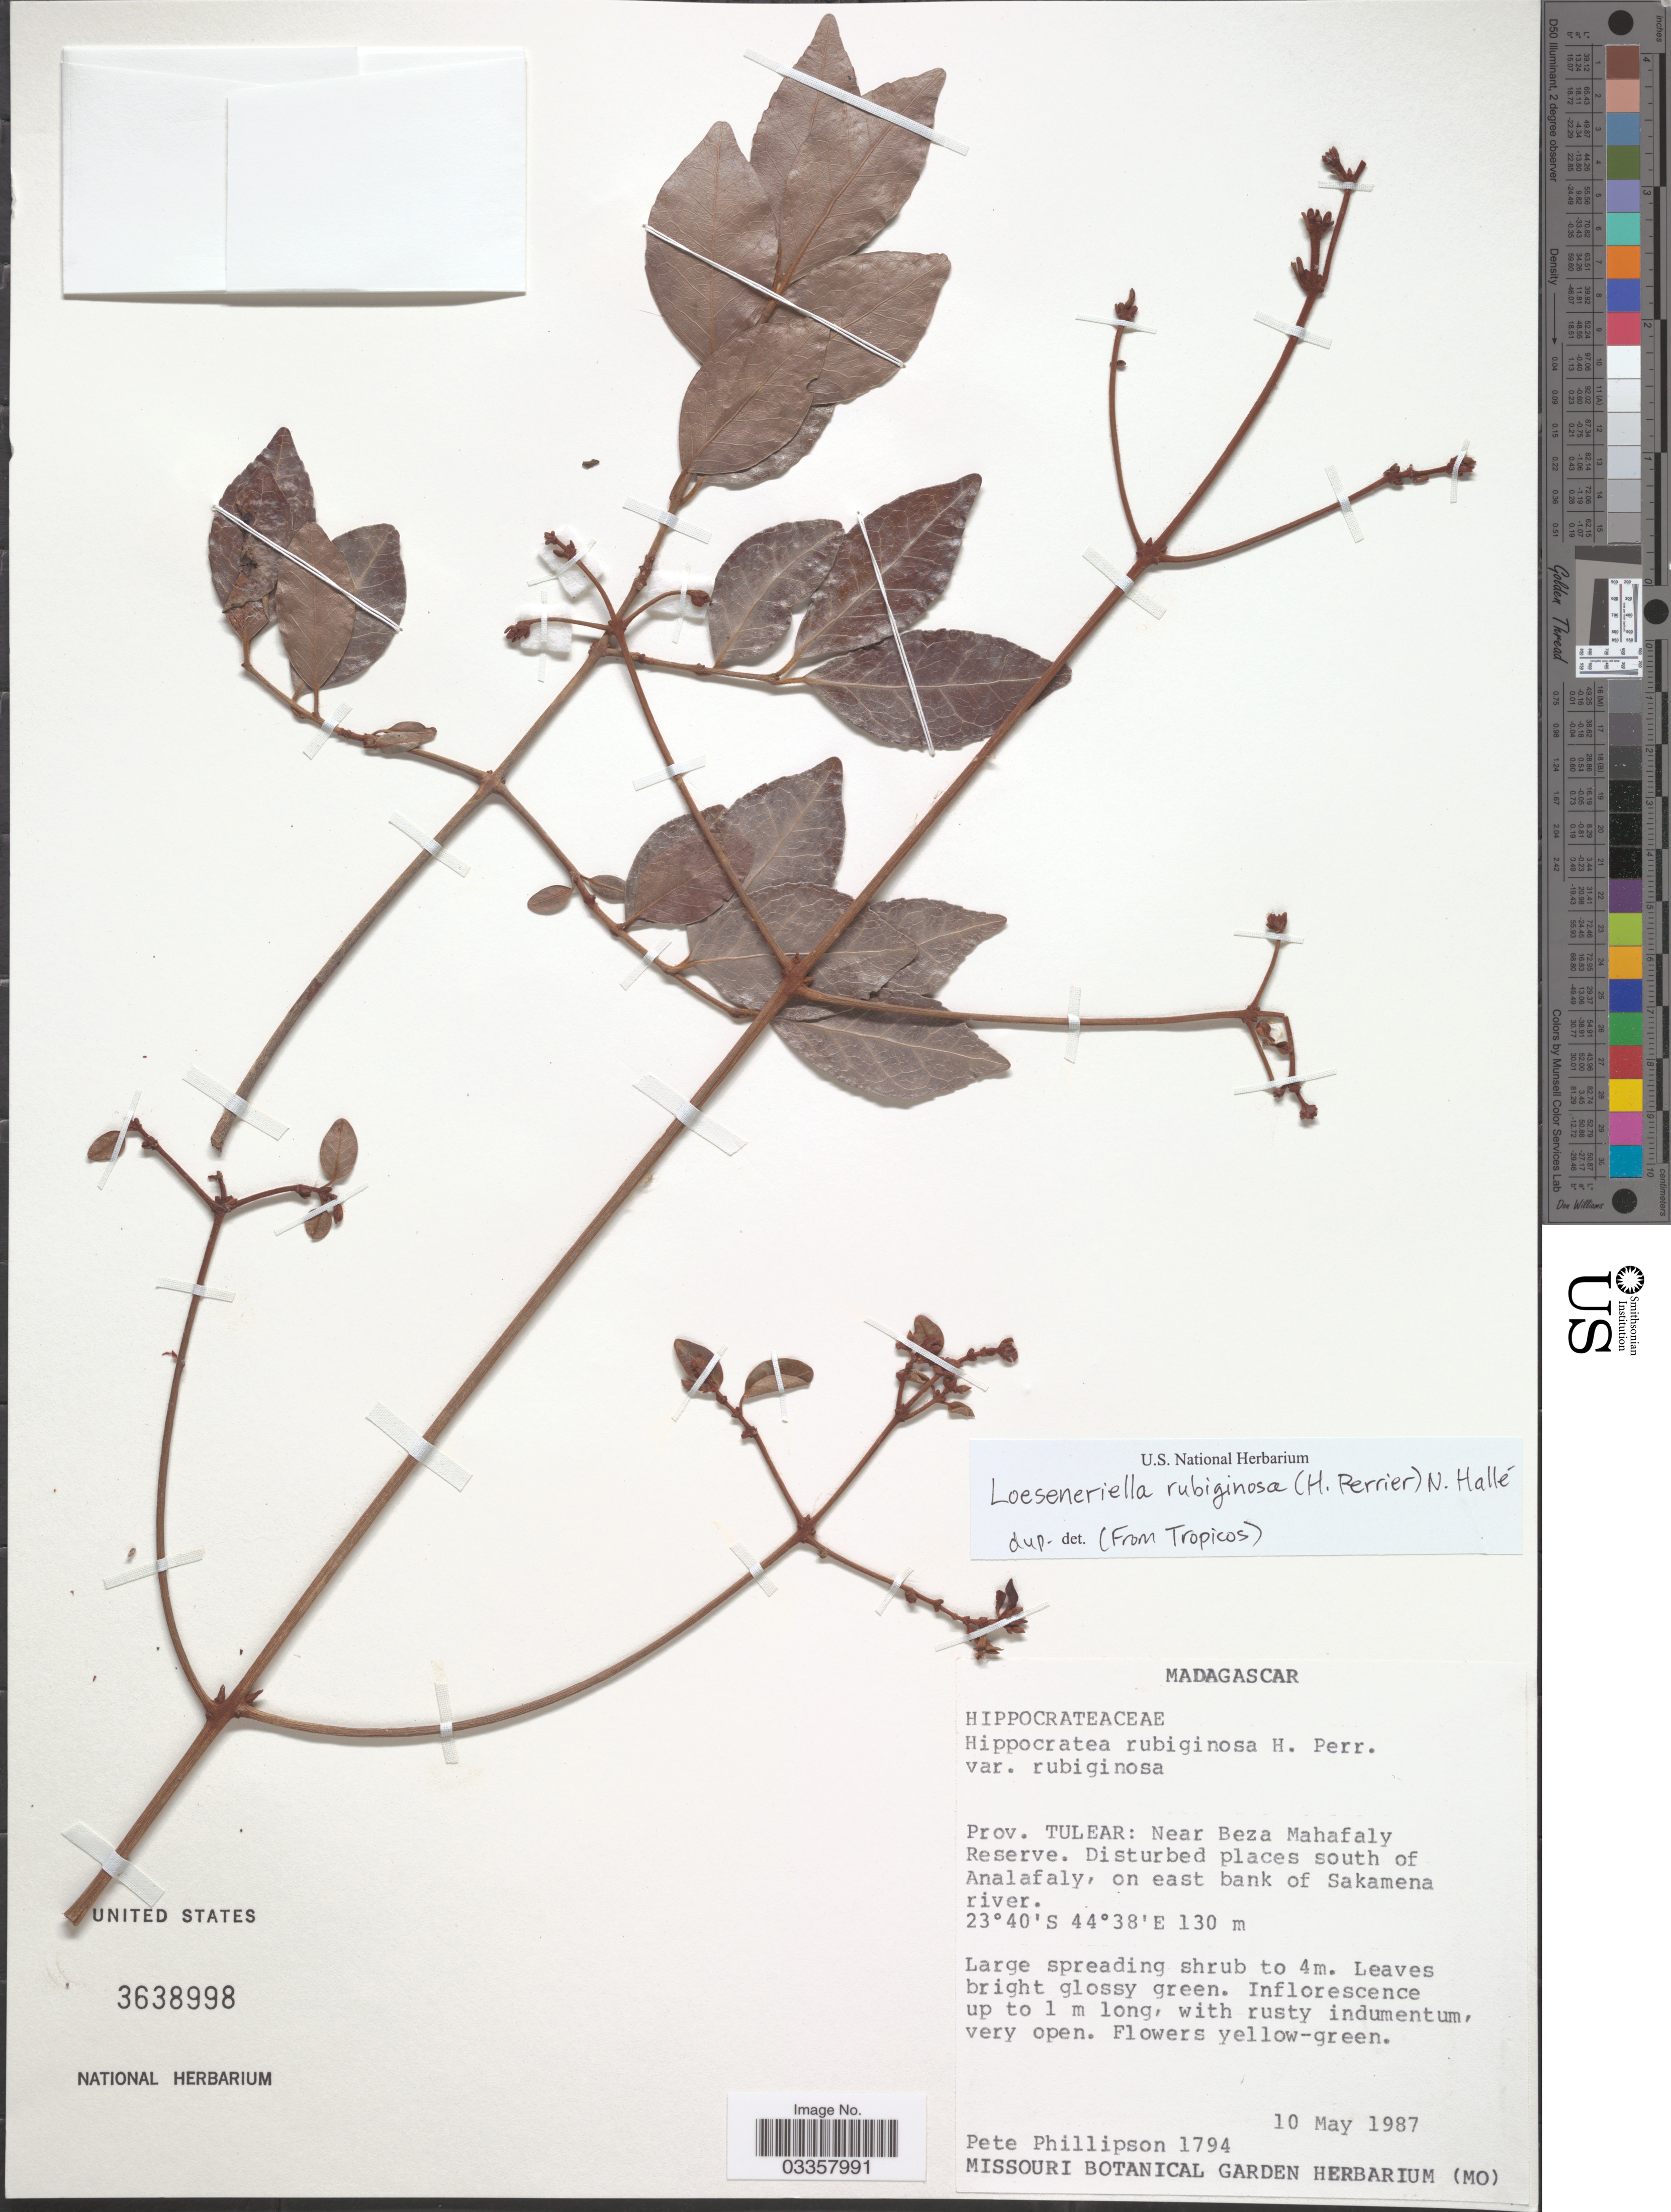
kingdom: Plantae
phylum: Tracheophyta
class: Magnoliopsida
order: Celastrales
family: Celastraceae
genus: Loeseneriella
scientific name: Loeseneriella rubiginosa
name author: (H. Perrier) N. Hallé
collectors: P. B. Phillipson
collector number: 1794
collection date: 1987-05-10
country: Madagascar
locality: Prov. Tulear: Near Beza Mahafaly Reserve. Disturbed places south of Analafaly, on east bank of Sakamena river.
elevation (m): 130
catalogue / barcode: US 3638998